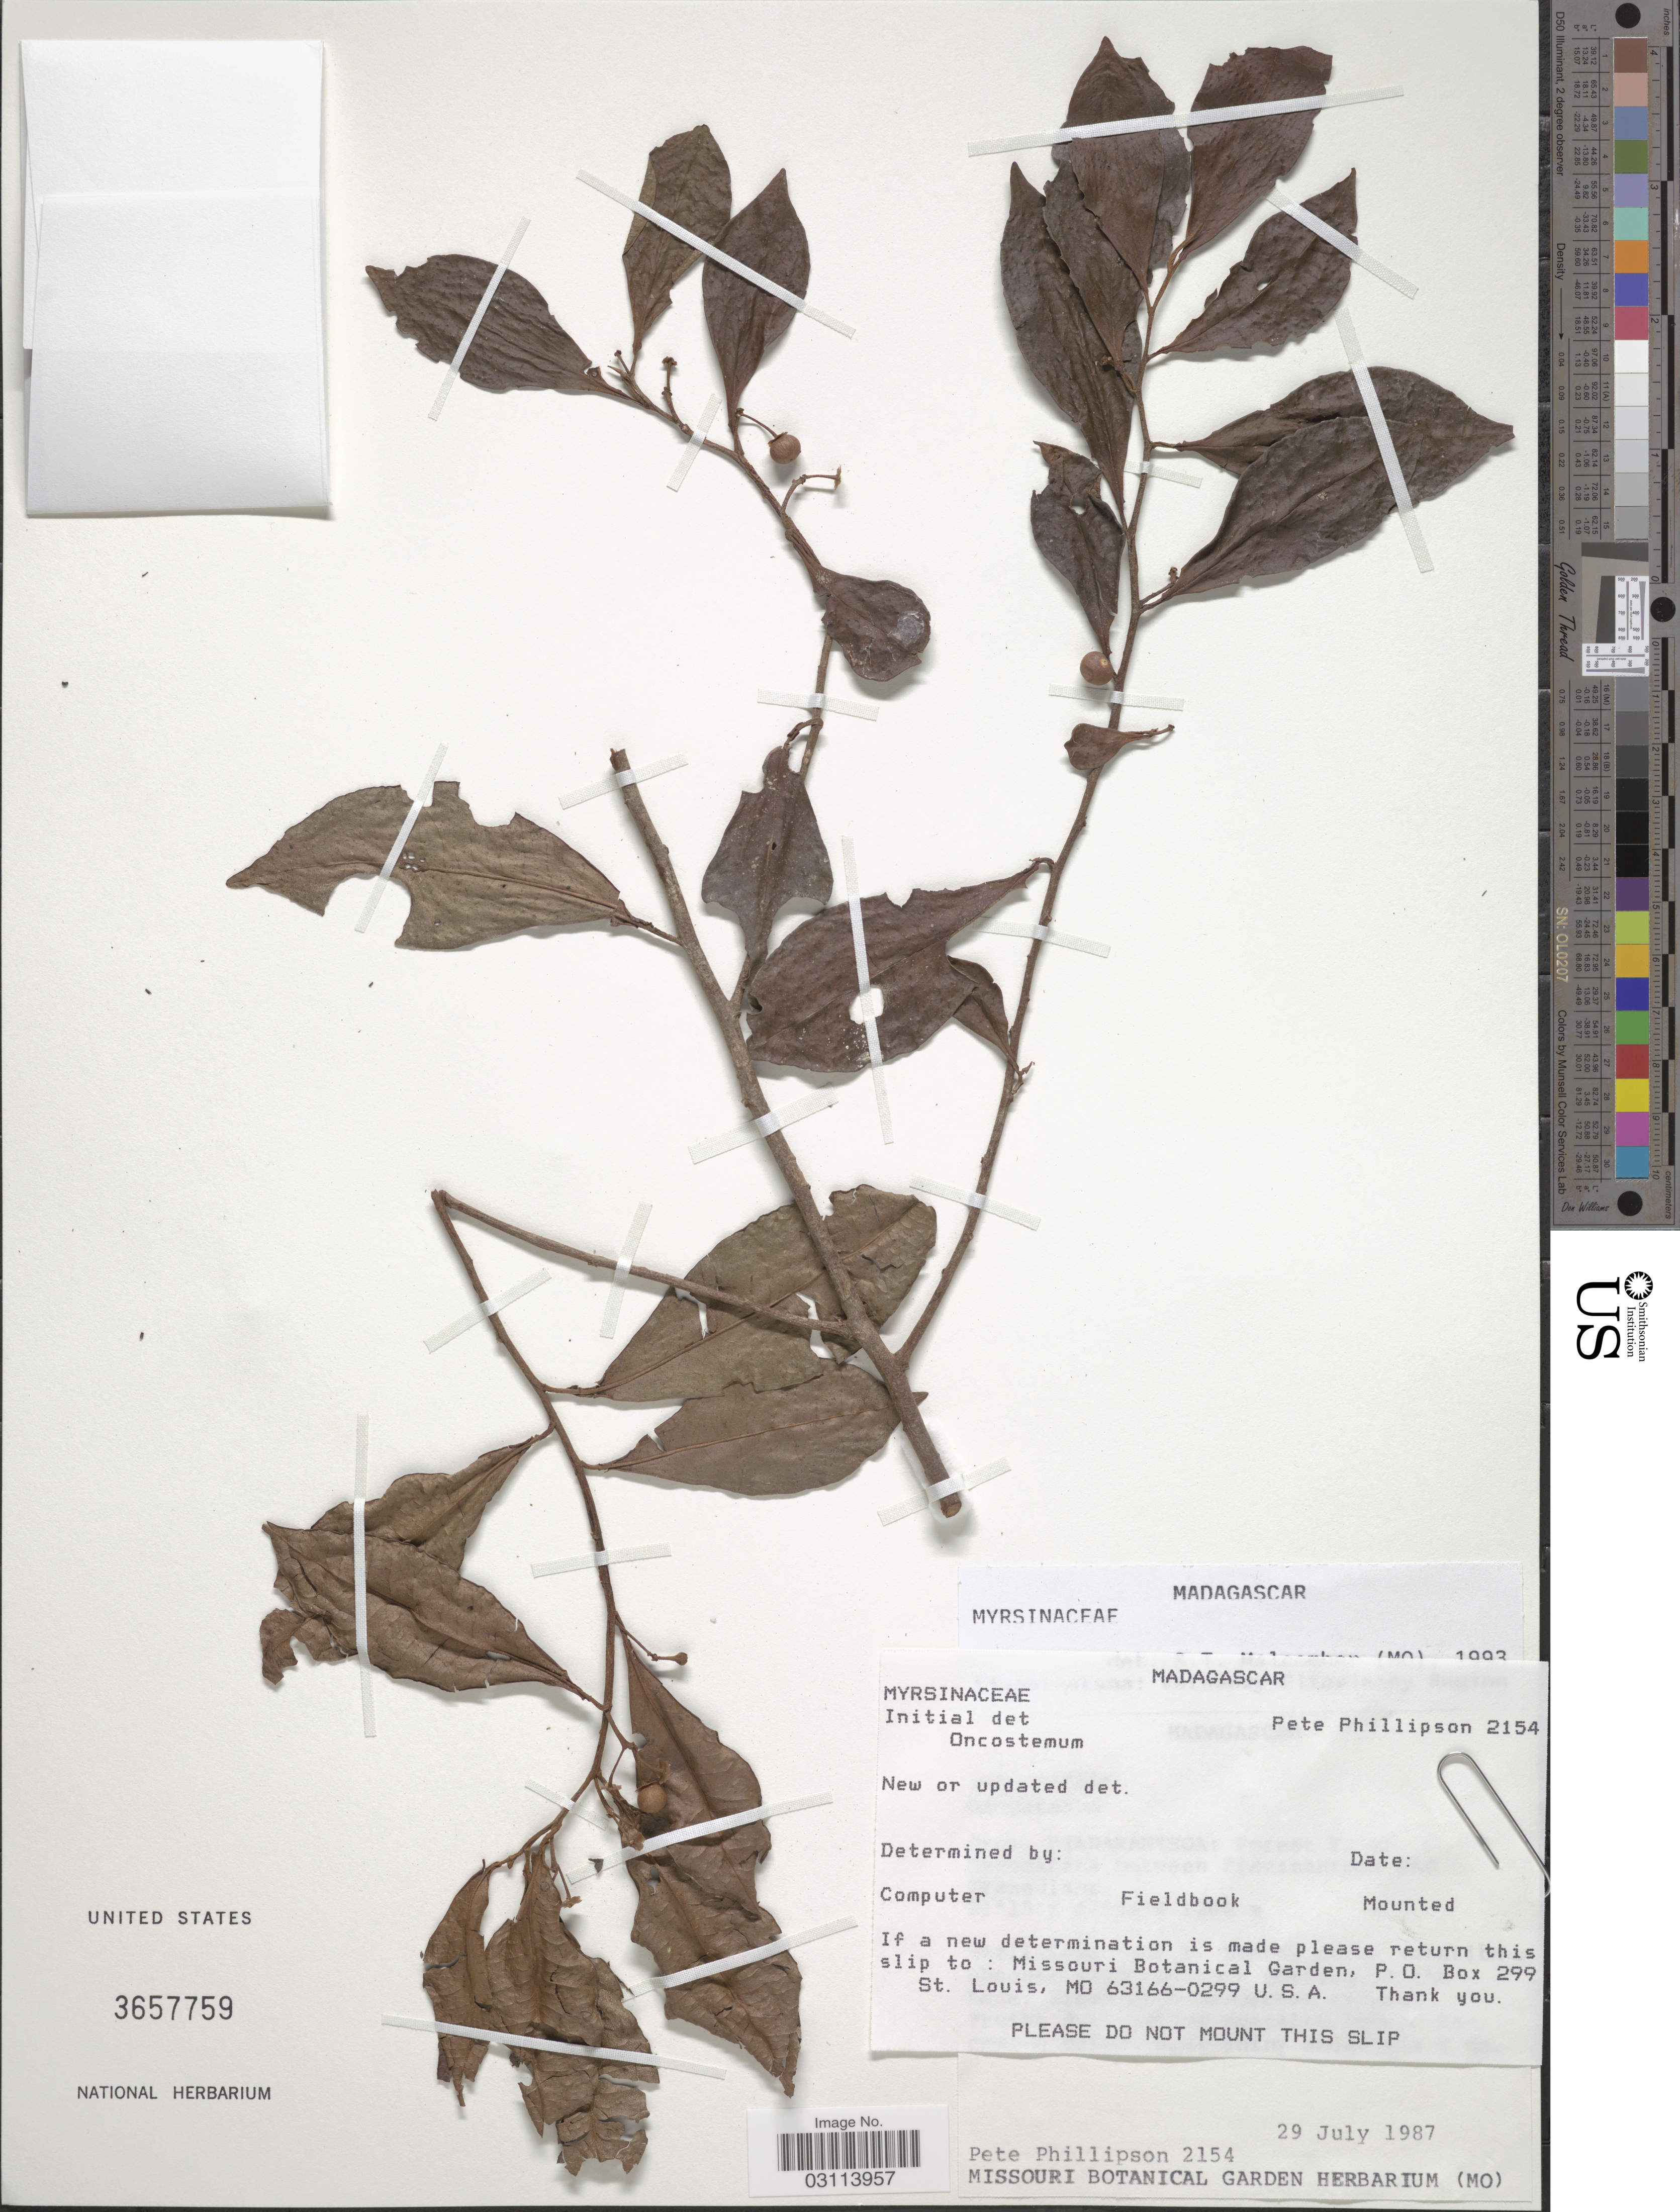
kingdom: Plantae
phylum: Tracheophyta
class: Magnoliopsida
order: Ericales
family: Primulaceae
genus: Oncostemon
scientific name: Oncostemon sp.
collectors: P. B. Phillipson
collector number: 2154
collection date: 1987-07-29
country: Madagascar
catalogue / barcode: US 3657759